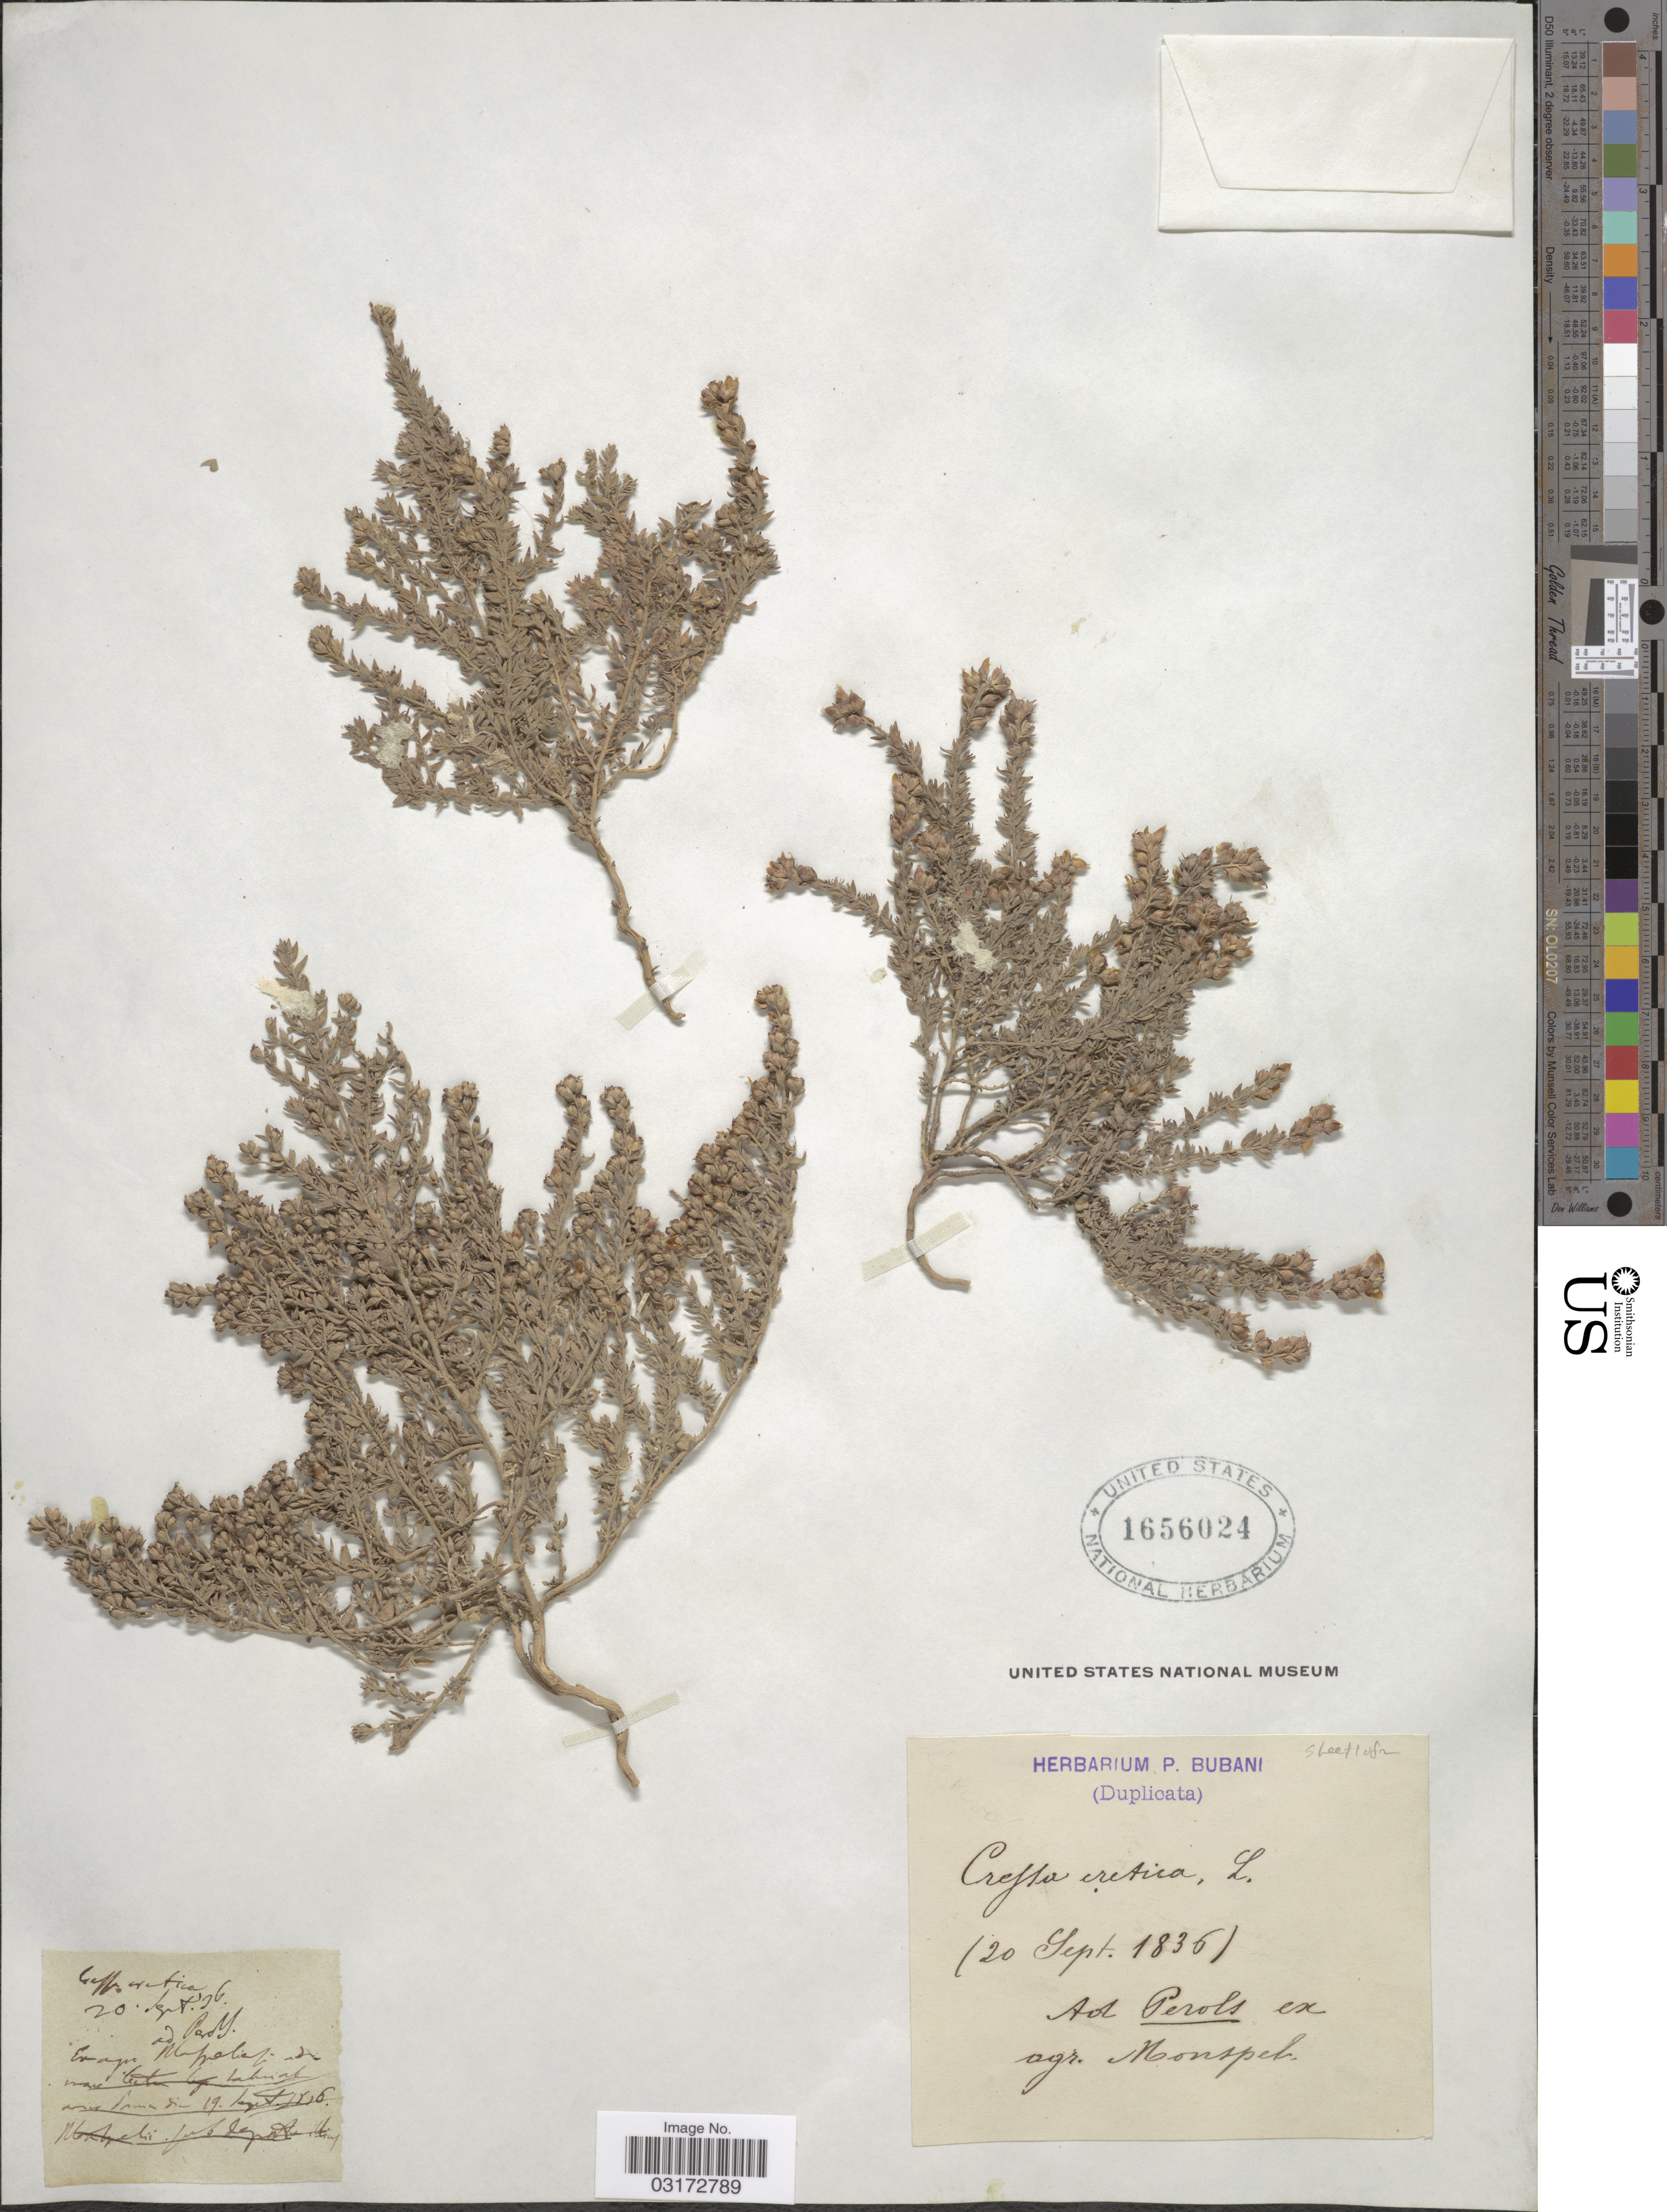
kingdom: Plantae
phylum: Tracheophyta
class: Magnoliopsida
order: Solanales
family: Convolvulaceae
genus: Cressa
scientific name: Cressa cretica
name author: L.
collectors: ex herb. P. Bubani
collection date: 1836-09-20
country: France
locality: Ad Perols ex agr. Montpel.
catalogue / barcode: US 1656024